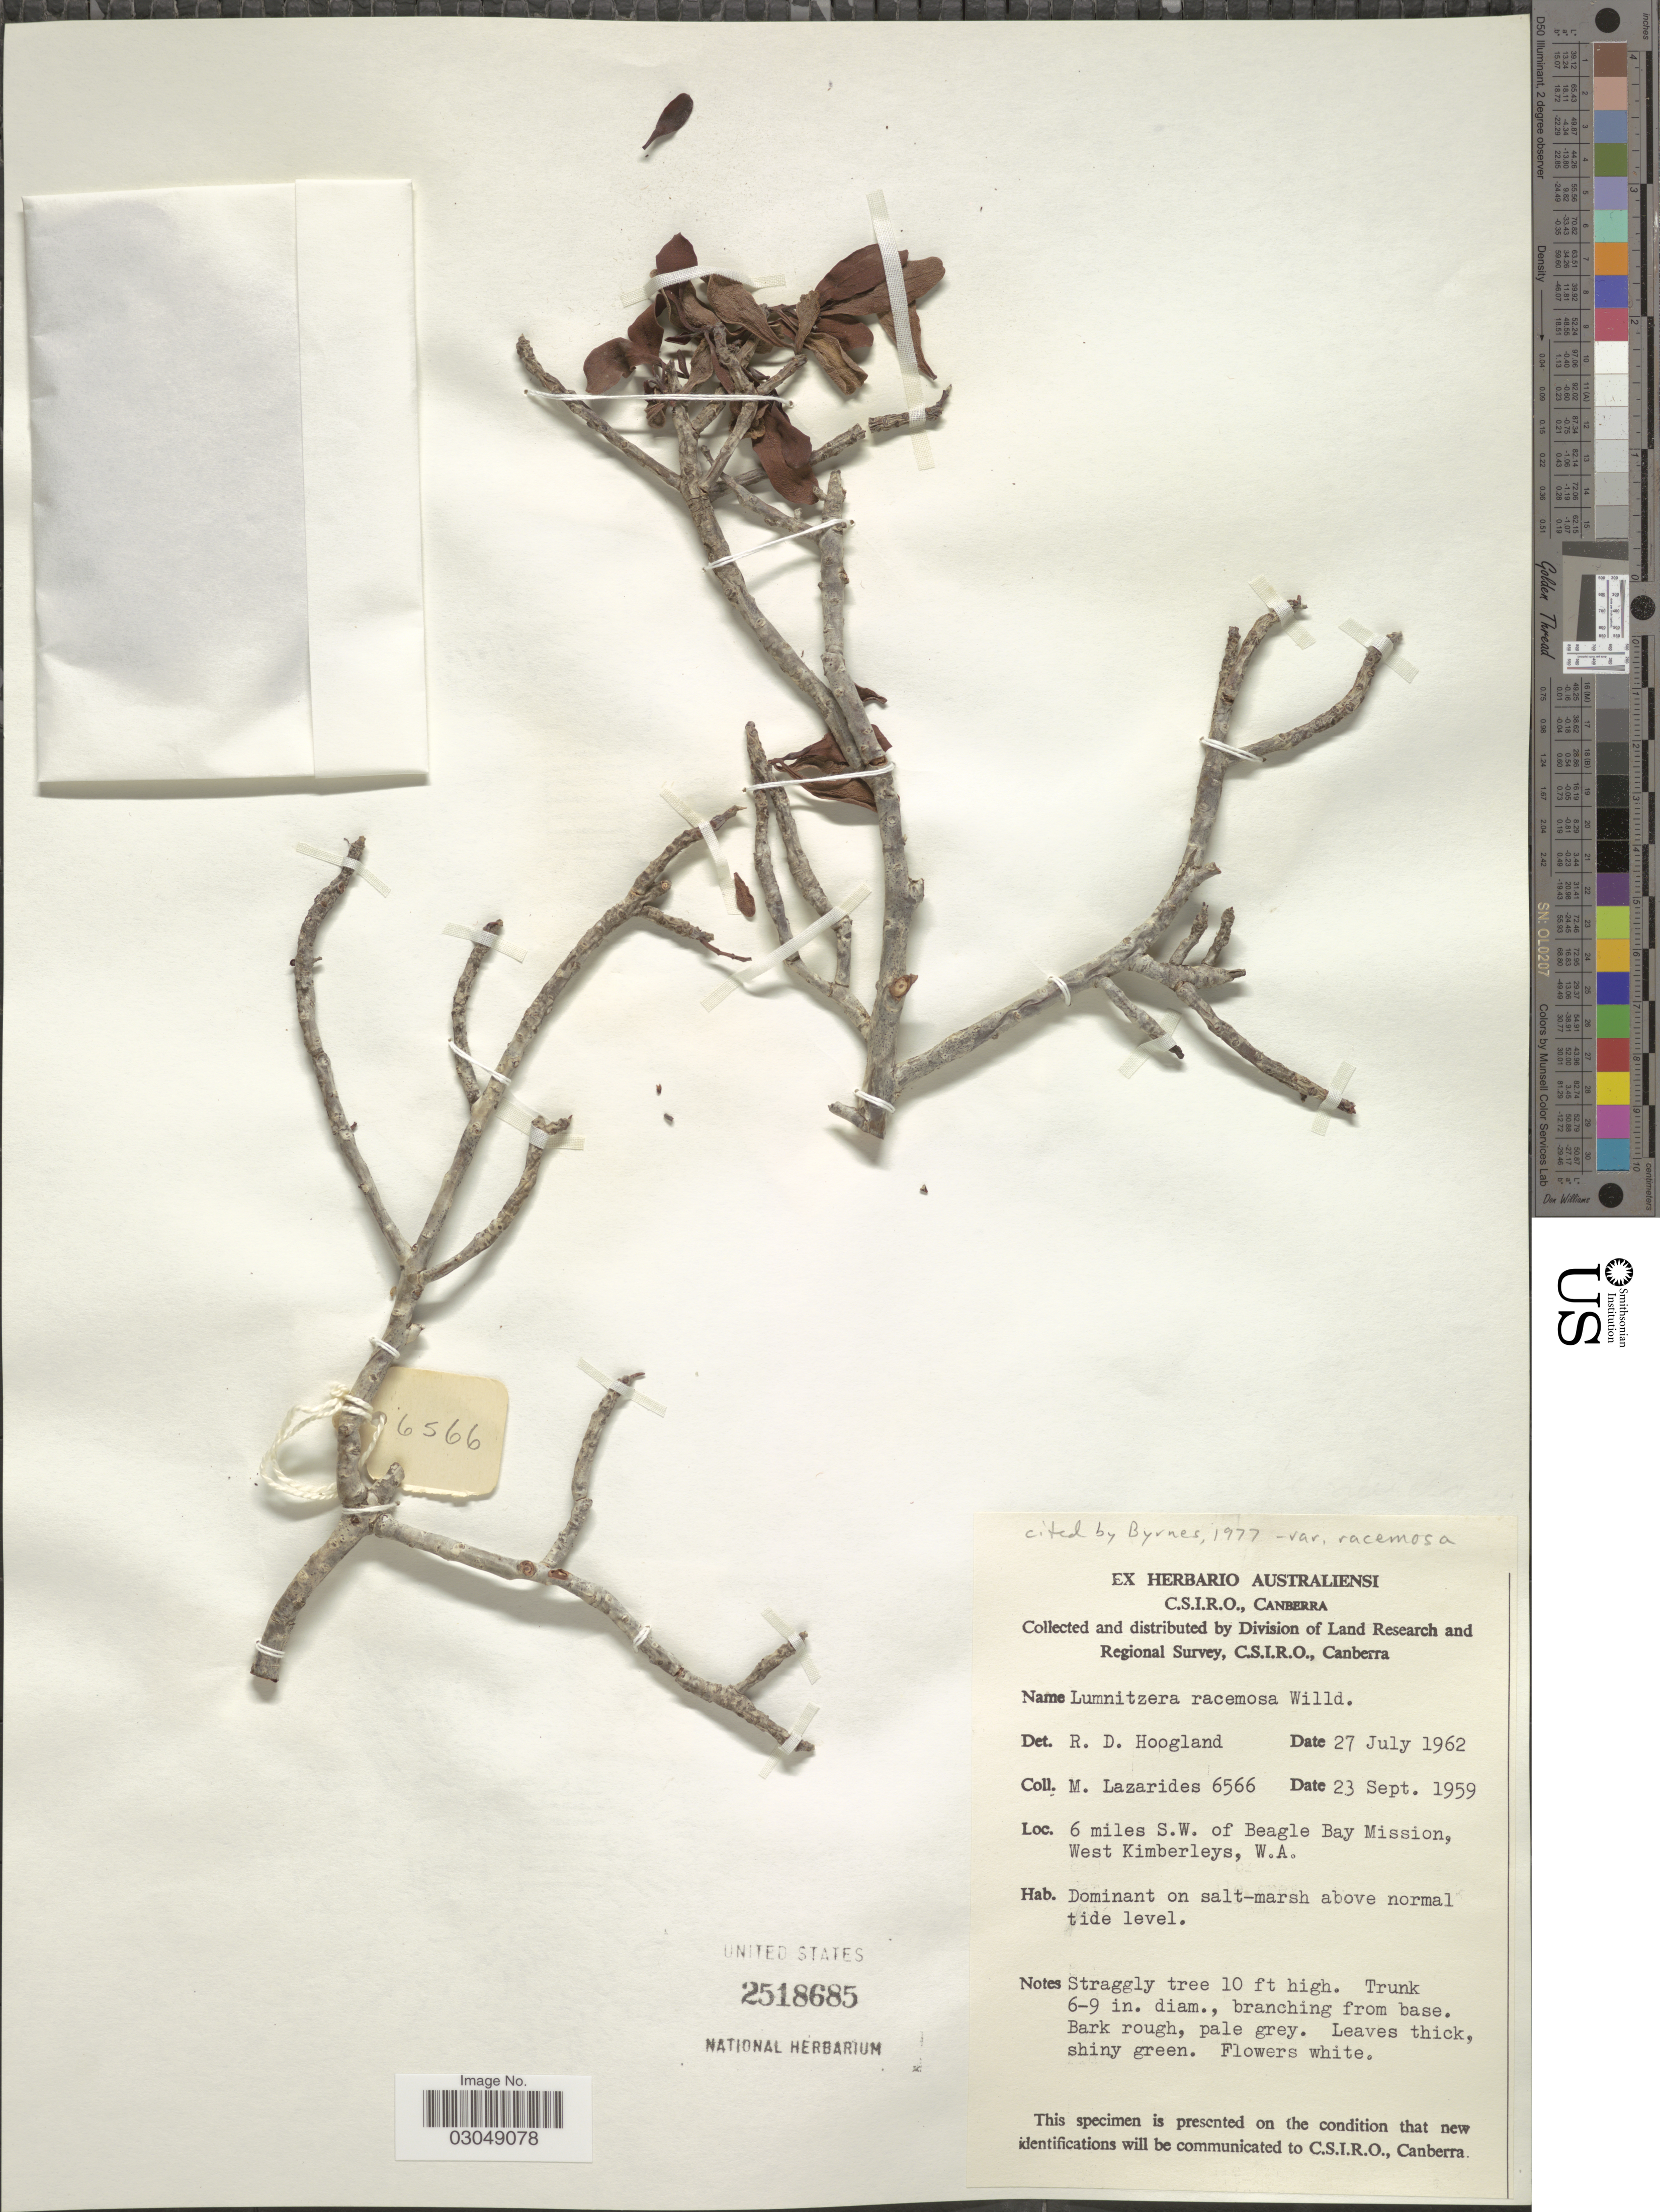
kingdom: Plantae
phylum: Tracheophyta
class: Magnoliopsida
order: Myrtales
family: Combretaceae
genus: Lumnitzera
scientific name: Lumnitzera racemosa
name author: Willd.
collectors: M. Lazarides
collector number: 6566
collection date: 1959-09-23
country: Australia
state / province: Western Australia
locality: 6 miles S.W. of Beagle Bay Mission, West Kimberleys, W.A.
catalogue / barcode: US 2518685